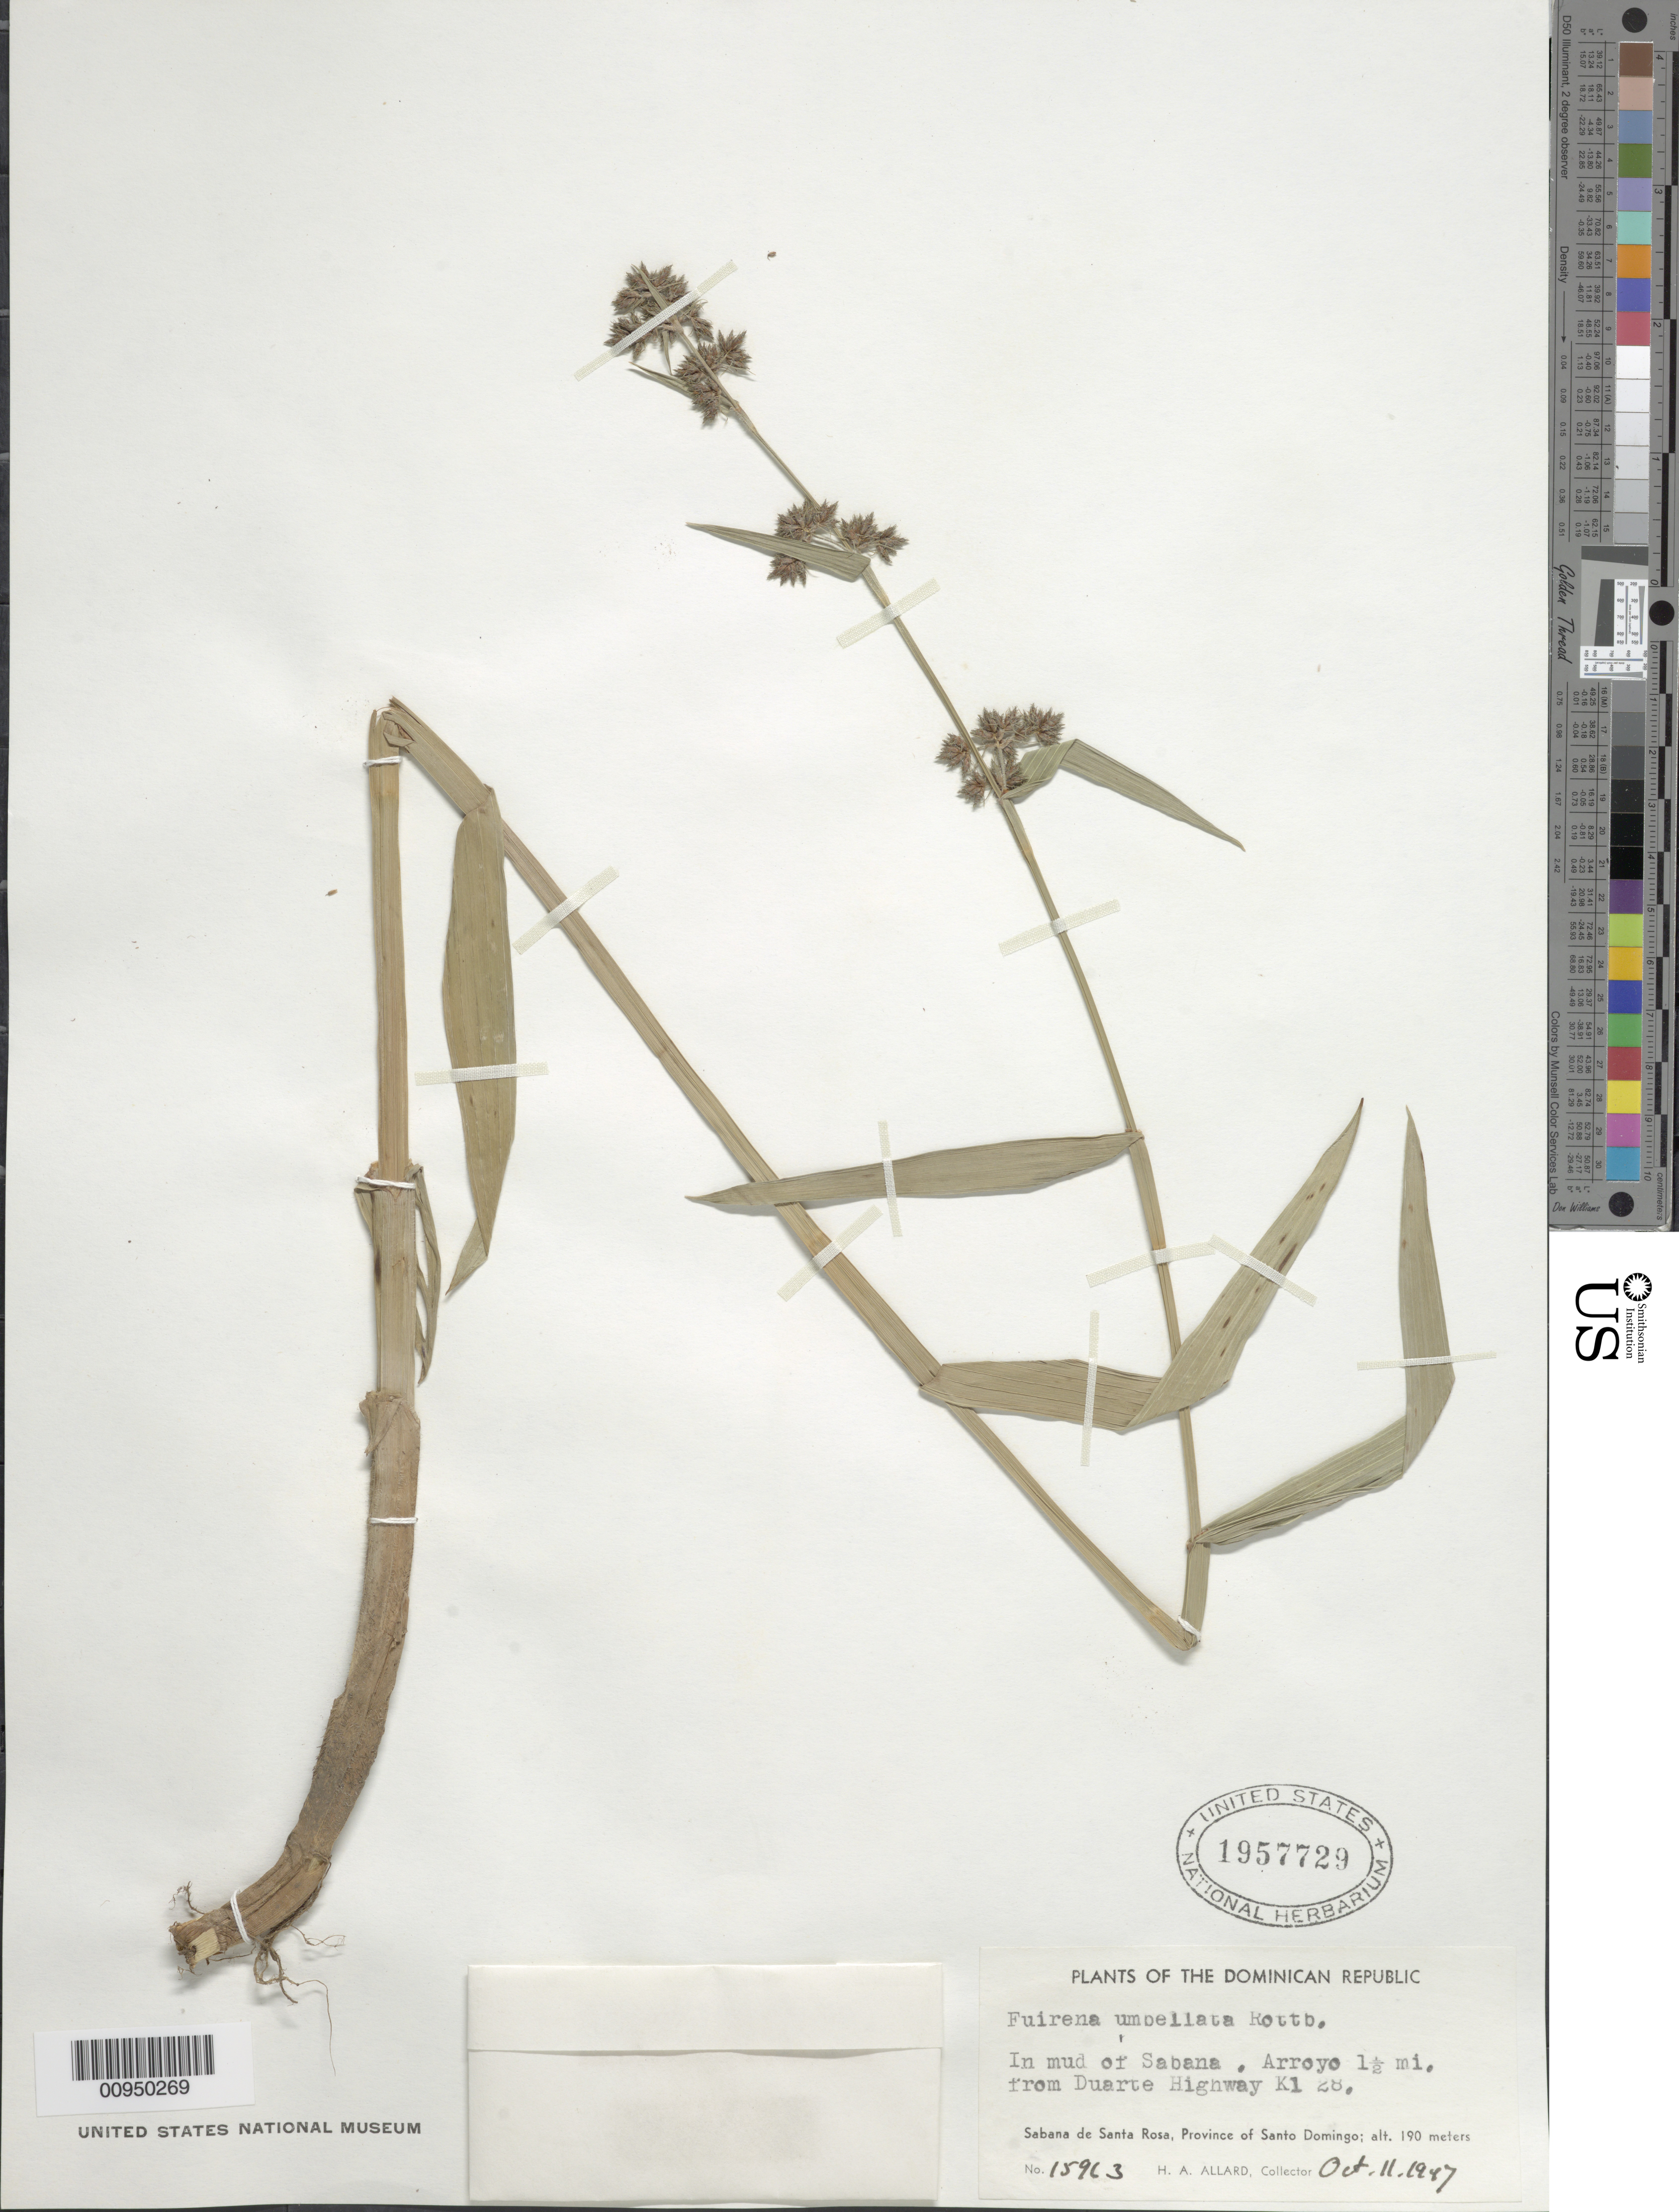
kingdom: Plantae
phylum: Tracheophyta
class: Liliopsida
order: Poales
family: Cyperaceae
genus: Fuirena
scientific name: Fuirena umbellata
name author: Rottb.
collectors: H. A. Allard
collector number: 15963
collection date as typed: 11 Oct 1947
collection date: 1947-10-11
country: Dominican Republic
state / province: Santo Domingo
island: Hispaniola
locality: Sabana de Santa Rosa, arroyo 1 1/2 mi from Duarte Highway, Kl 28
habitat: In mud of sabana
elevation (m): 190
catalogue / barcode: US 1957729